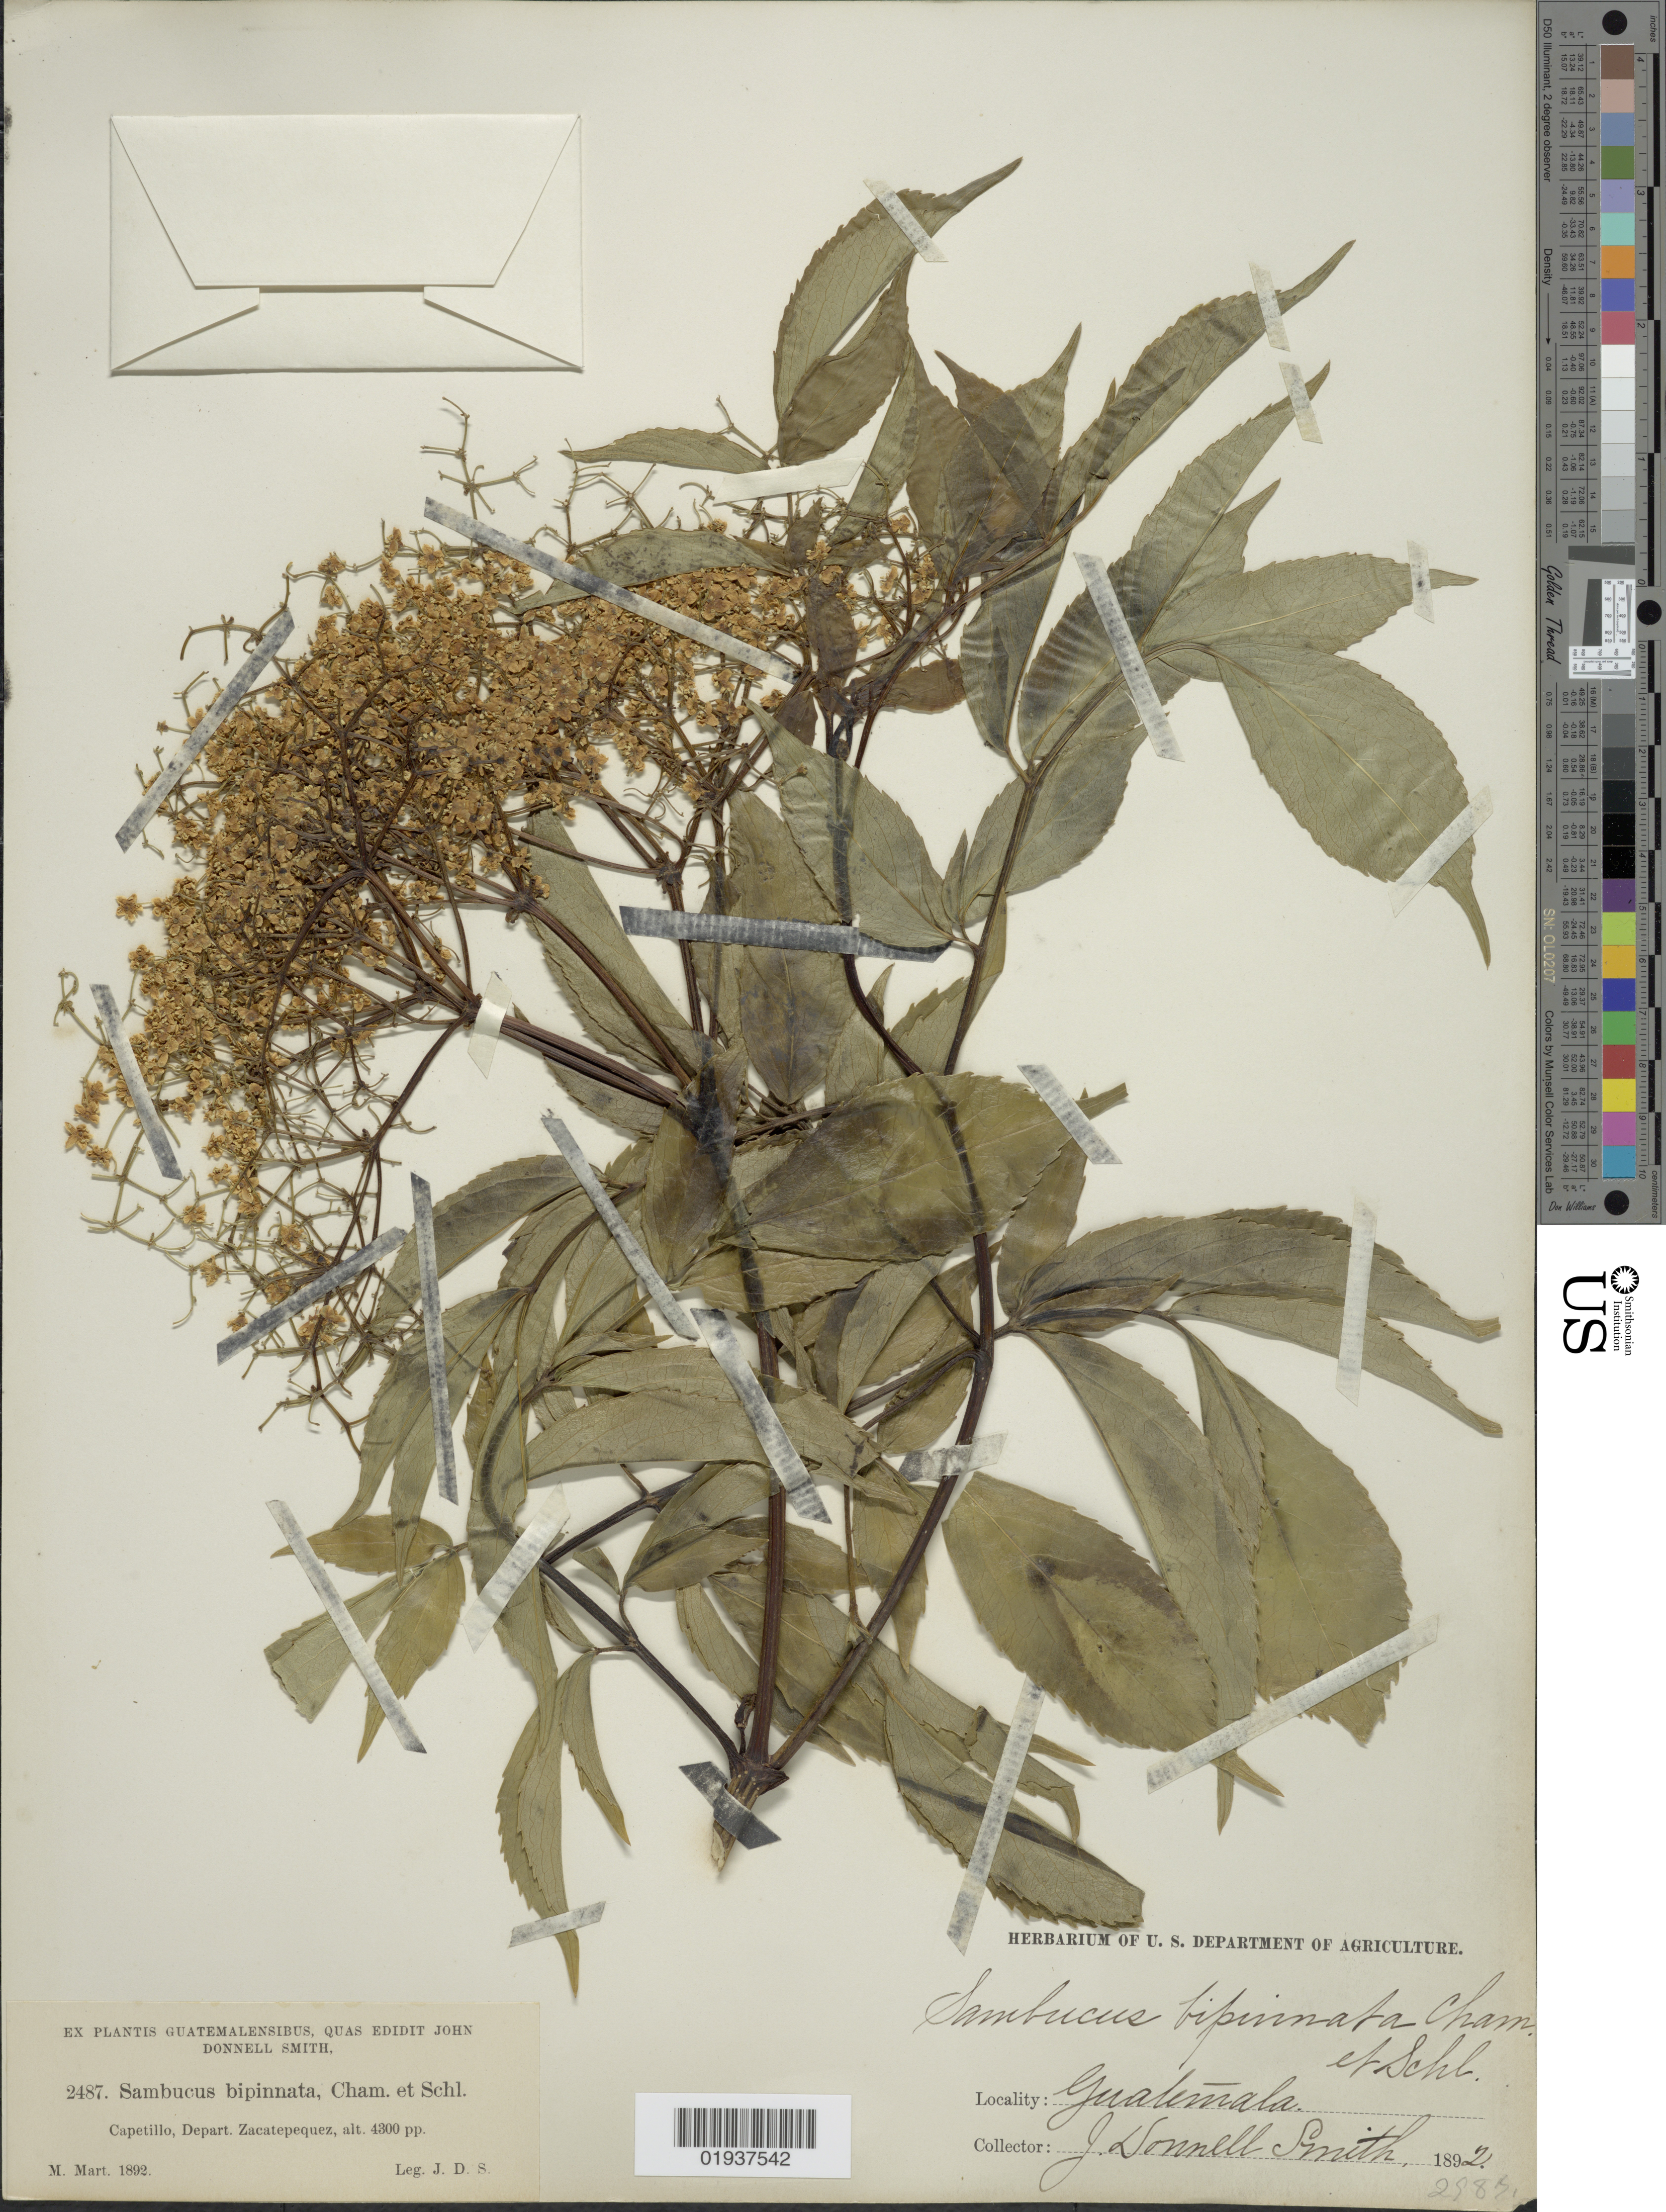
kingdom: Plantae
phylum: Tracheophyta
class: Magnoliopsida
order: Dipsacales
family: Viburnaceae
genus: Sambucus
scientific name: Sambucus mexicana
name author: C. Presl ex DC.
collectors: J. Donnell Smith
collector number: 2487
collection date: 1892-03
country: Guatemala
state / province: Sacatepéquez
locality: Capetillo, Depart. Zacatepequez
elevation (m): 1311